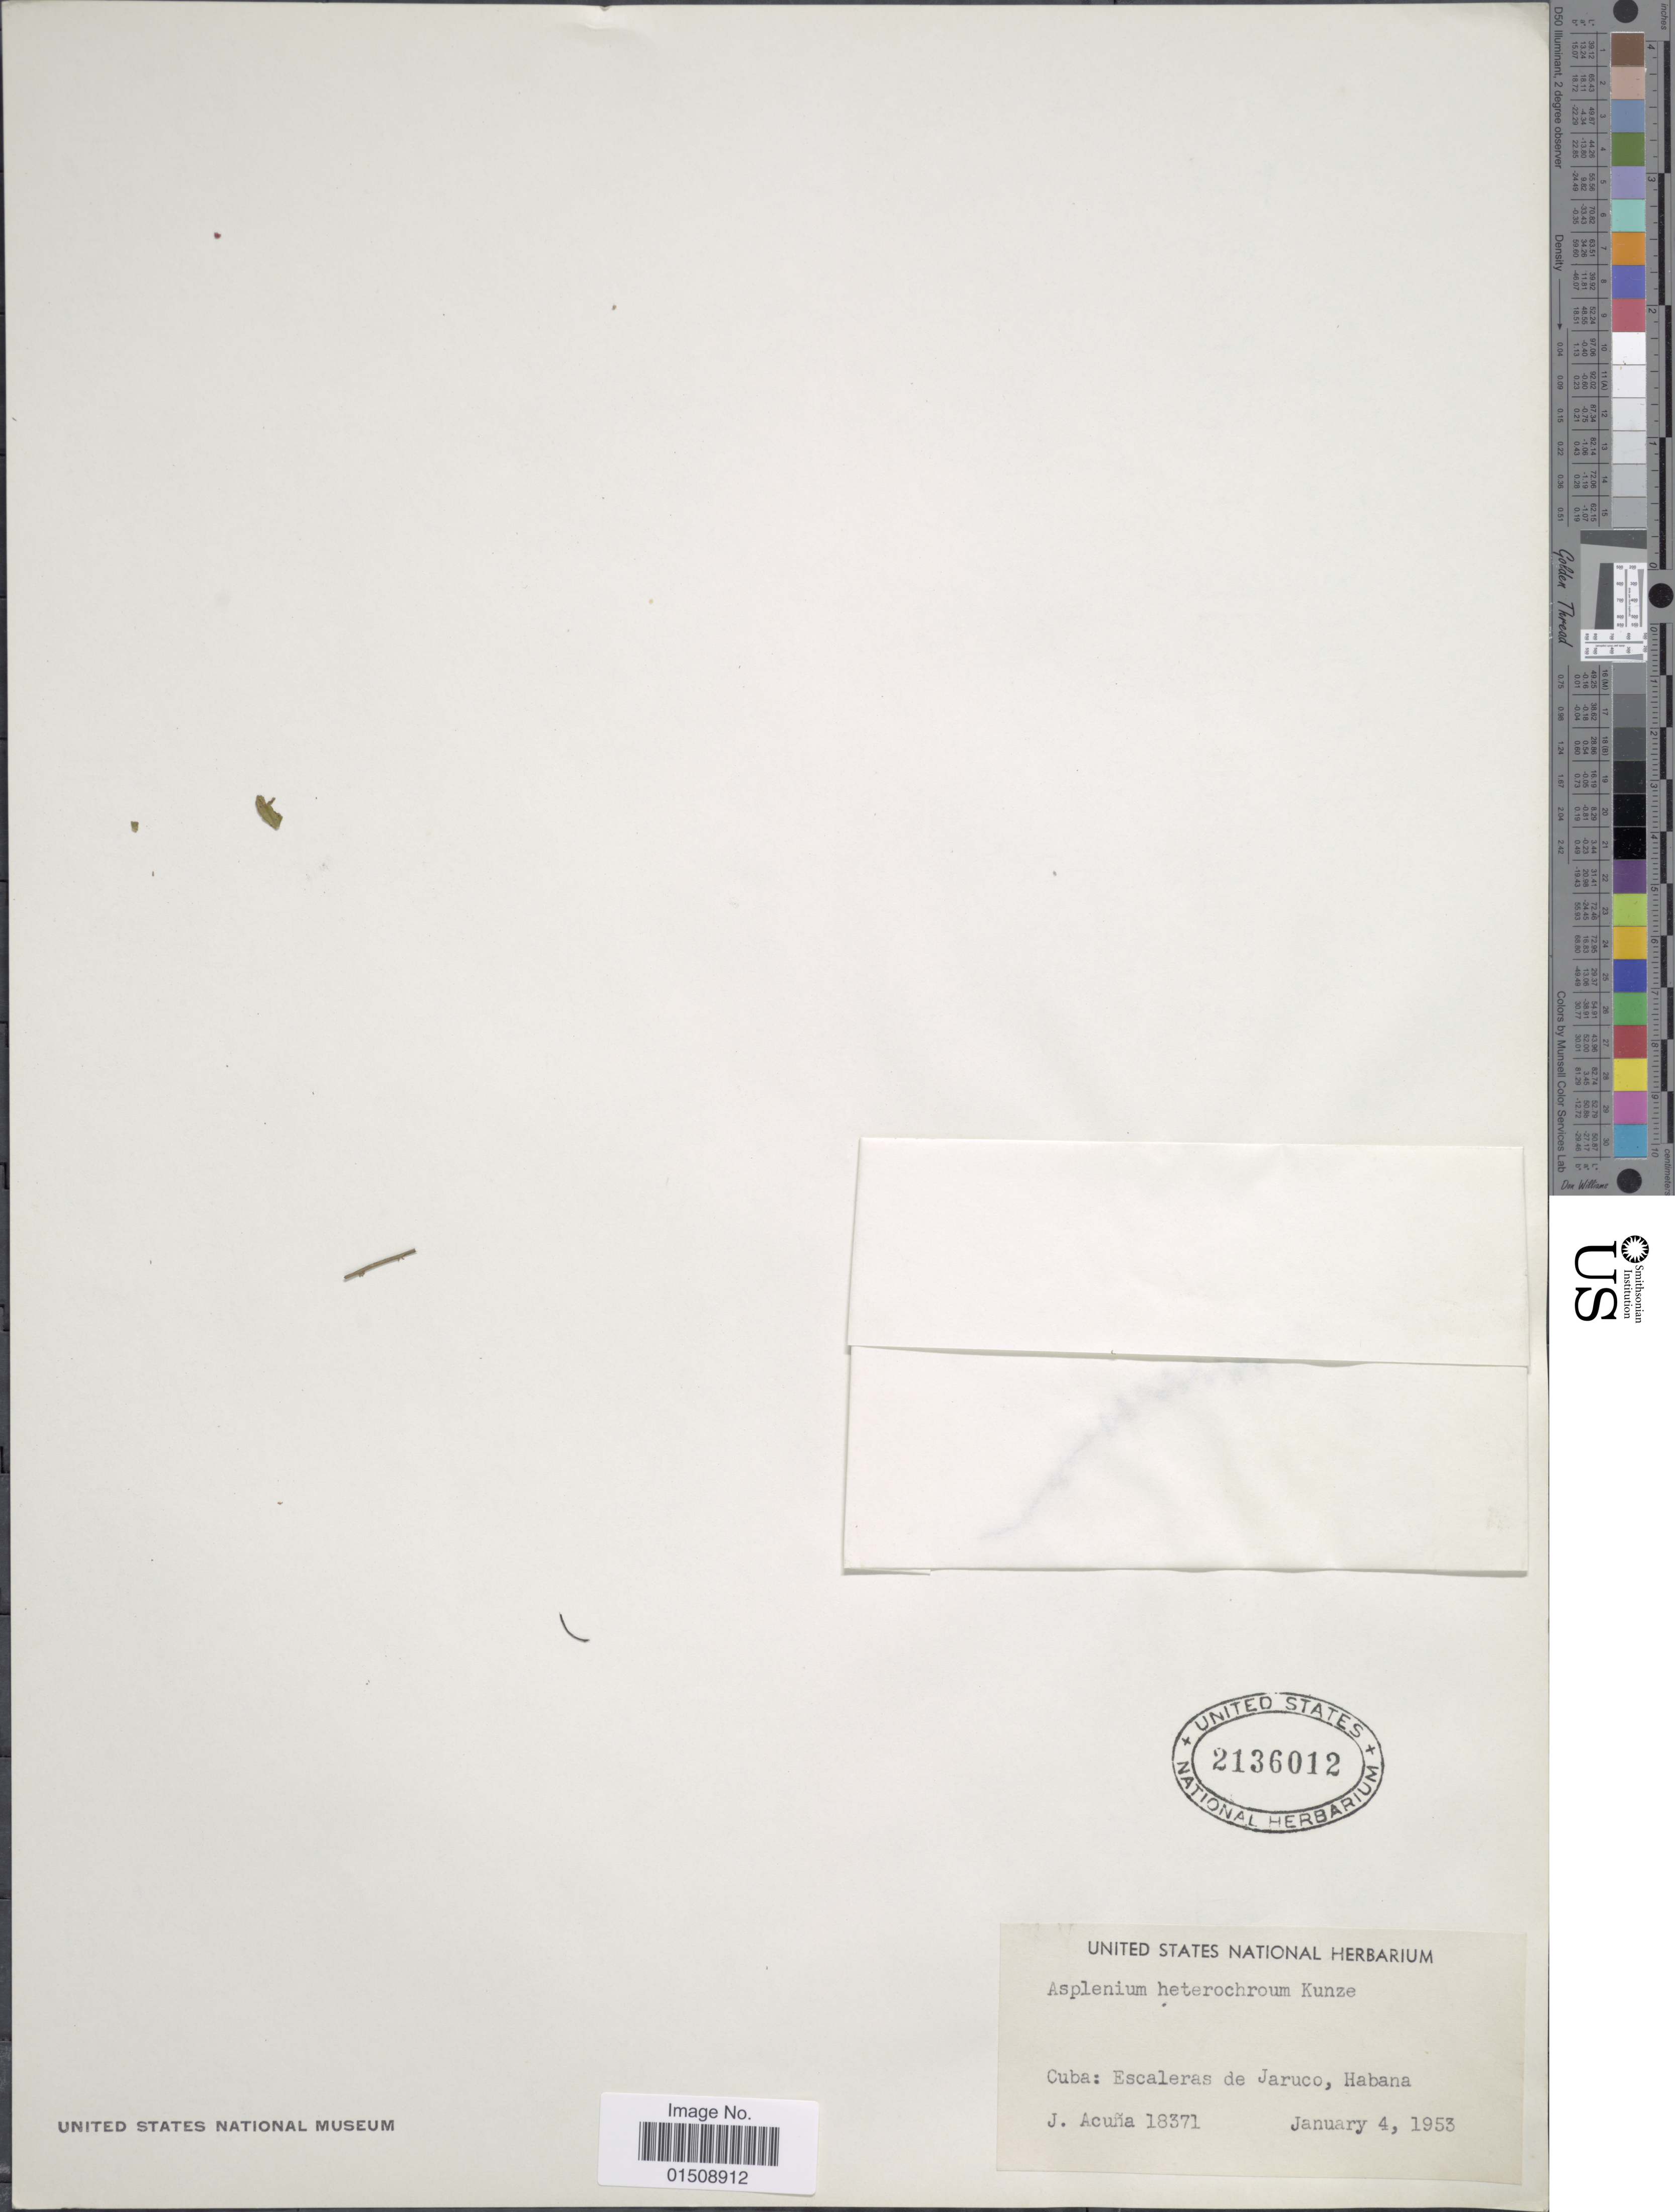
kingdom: Plantae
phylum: Tracheophyta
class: Polypodiopsida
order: Polypodiales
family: Aspleniaceae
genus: Asplenium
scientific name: Asplenium heterochroum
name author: Kunze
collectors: J. Acuña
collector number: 18371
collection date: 1953-01-04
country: Cuba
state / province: La Habana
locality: Cuba: Escaleras de Jaruco, Habana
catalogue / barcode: US 2136012